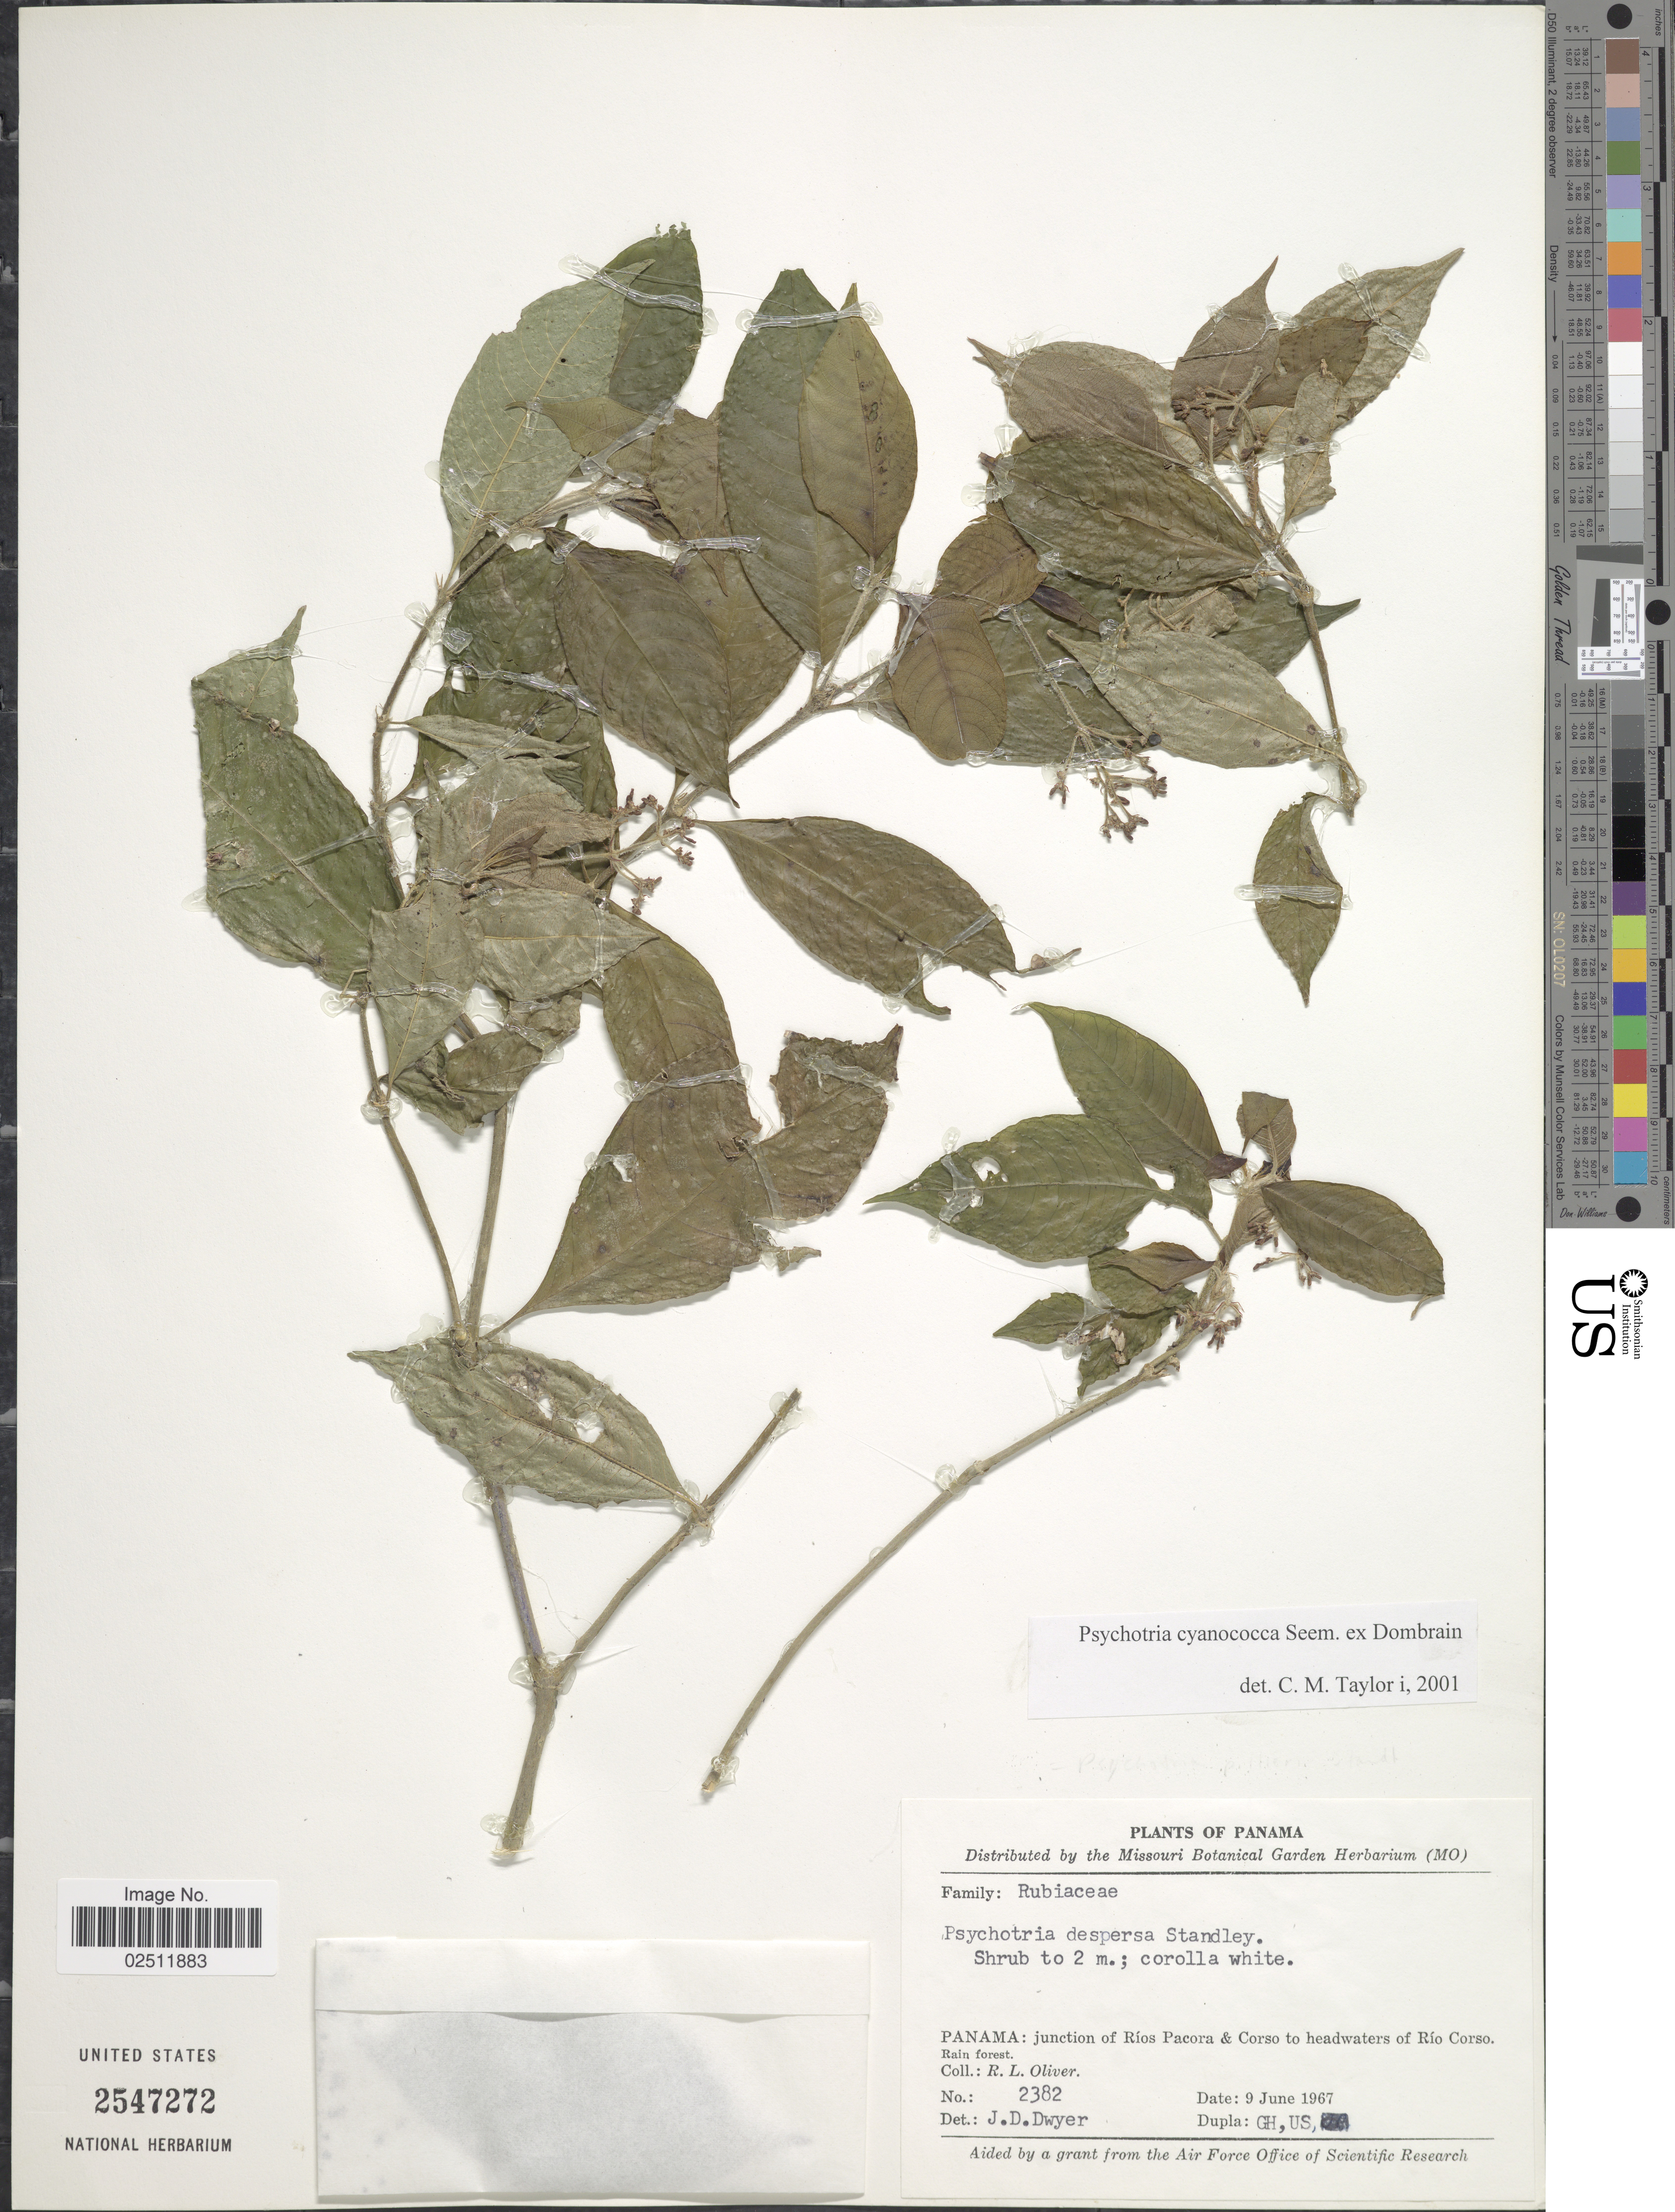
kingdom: Plantae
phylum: Tracheophyta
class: Magnoliopsida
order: Gentianales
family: Rubiaceae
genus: Psychotria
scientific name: Psychotria cyanococca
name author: Seem. ex Dombrain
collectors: R. Oliver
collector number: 2382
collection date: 1967-06-09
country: Panama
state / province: Panamá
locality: Junction of Ríos Pacora & Corso to headwaters of Río Corso.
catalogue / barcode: US 2547272